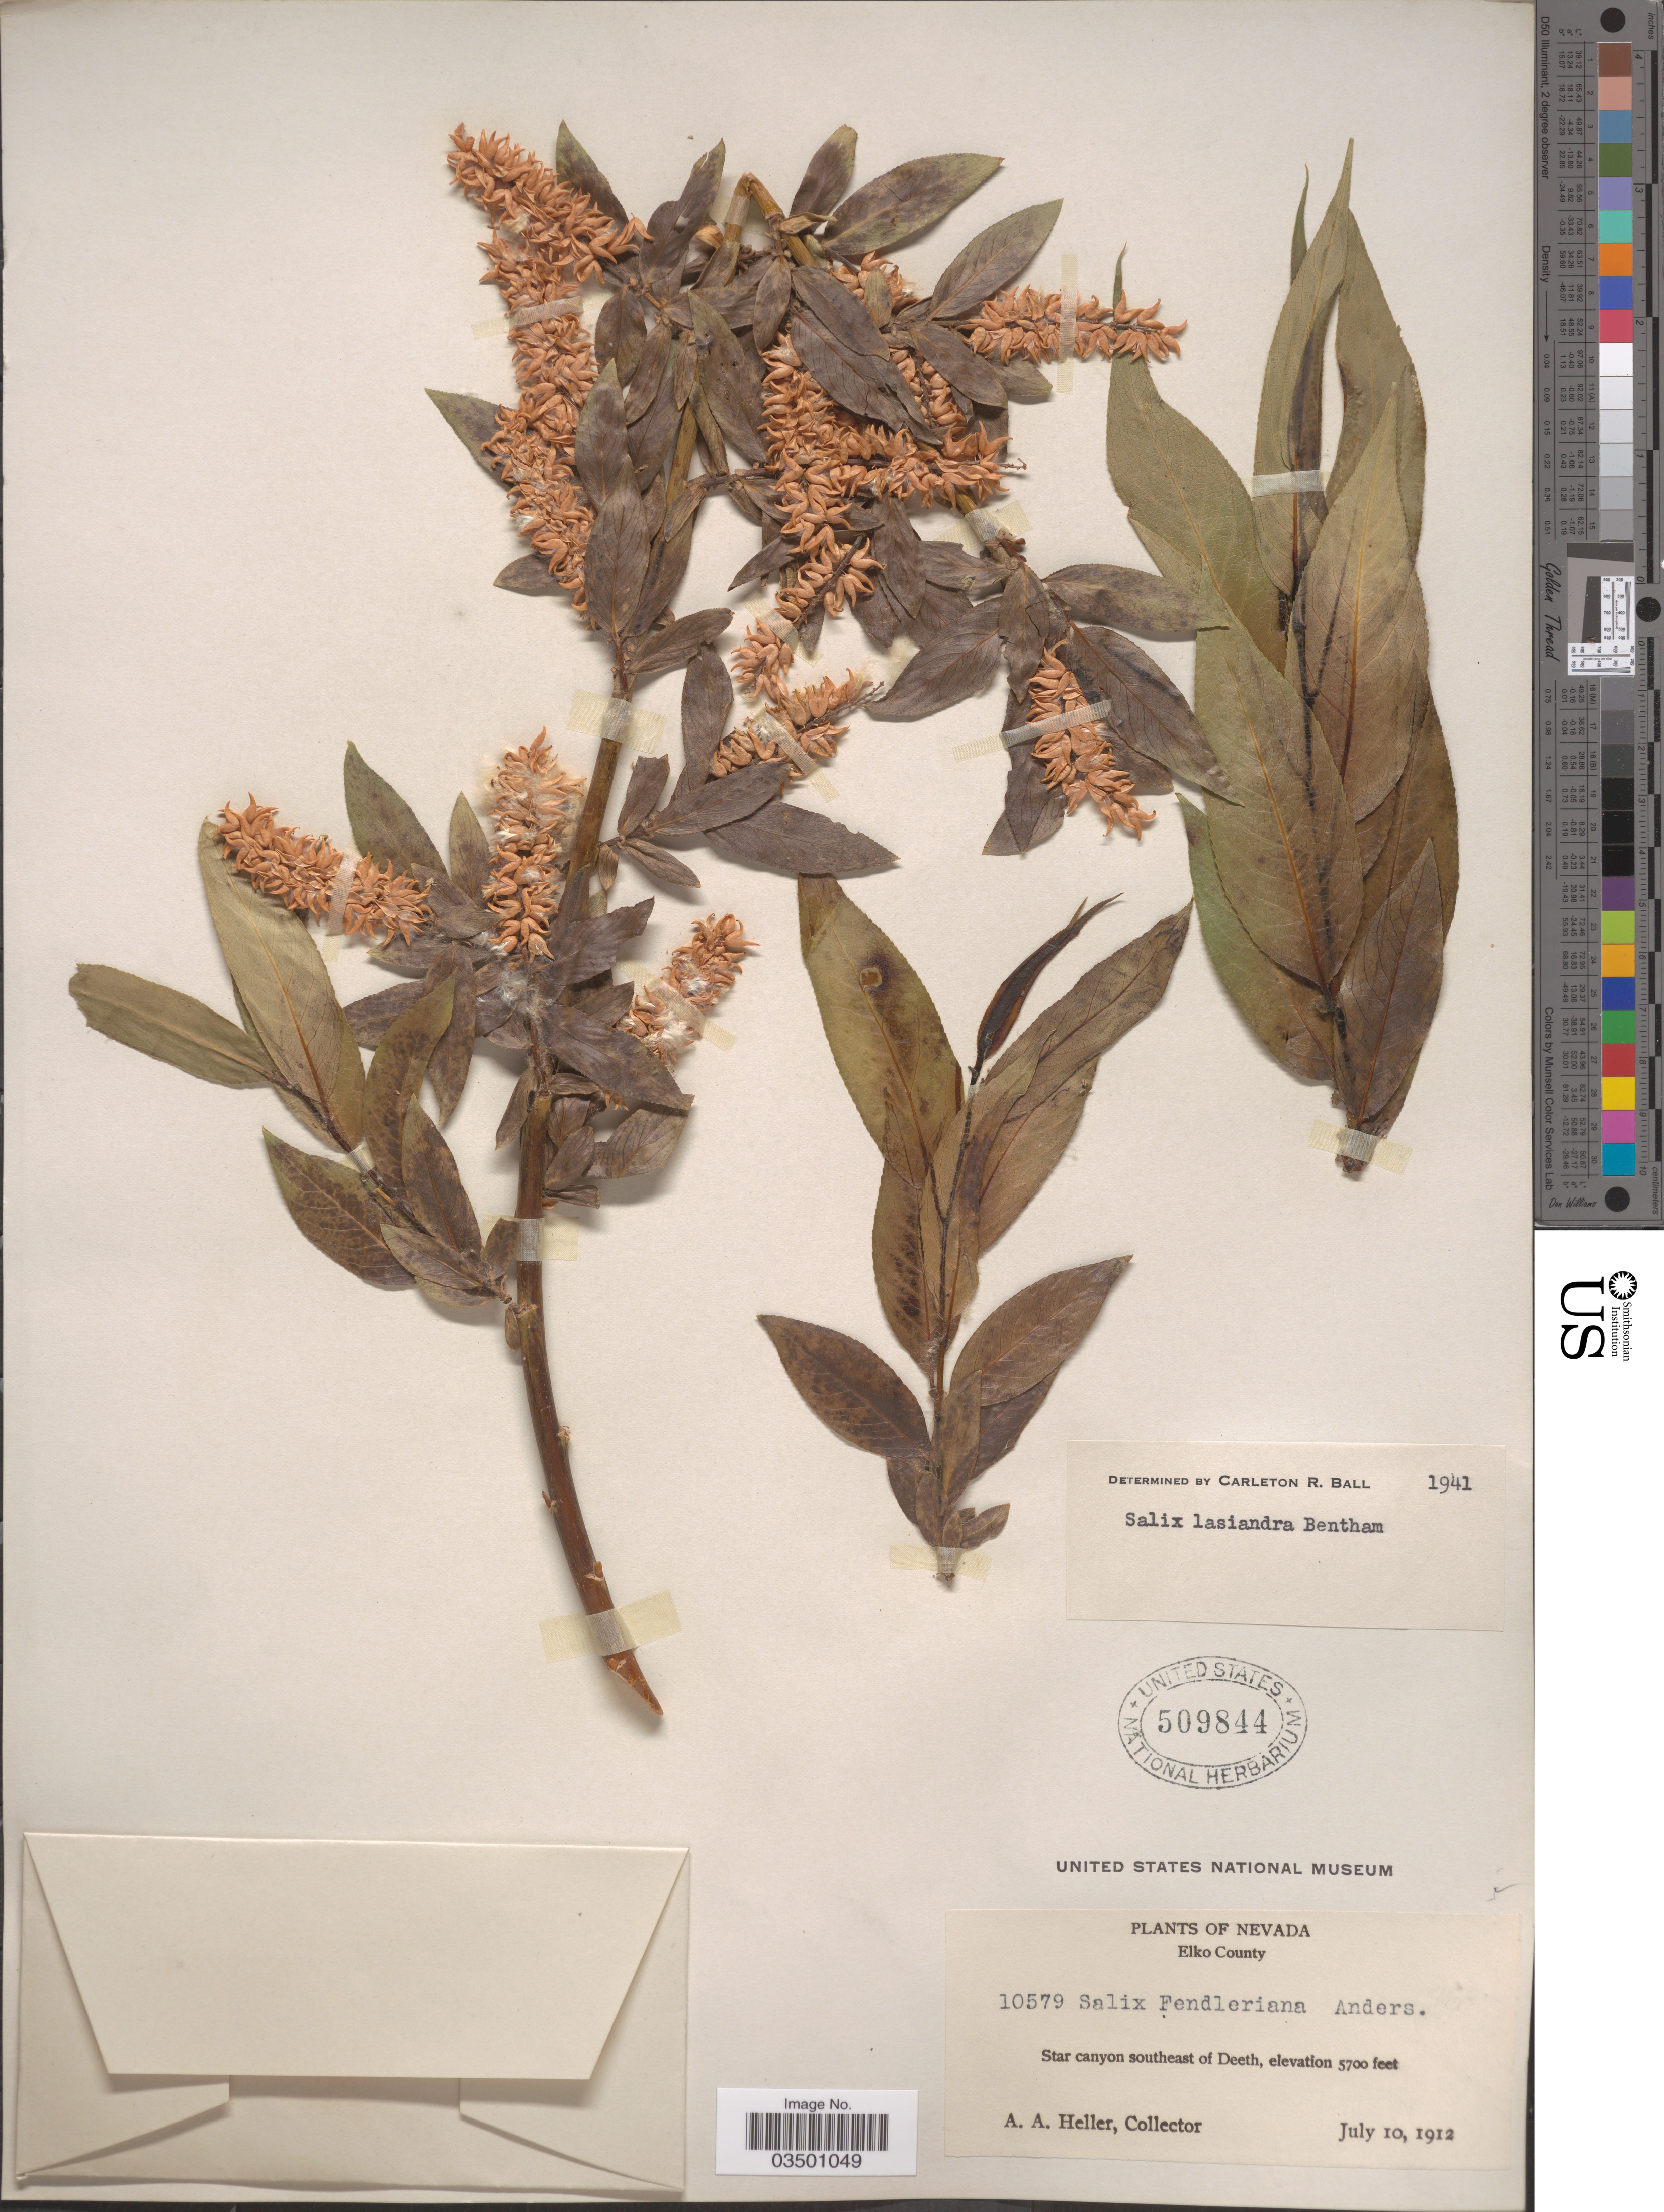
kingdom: Plantae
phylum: Tracheophyta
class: Magnoliopsida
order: Malpighiales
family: Salicaceae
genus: Salix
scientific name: Salix lasiandra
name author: Benth.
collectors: A. A. Heller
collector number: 10579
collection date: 1912-07-10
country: United States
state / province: Nevada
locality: Elko County. Star canyon southeast of Deeth.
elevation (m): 1737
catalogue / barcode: US 509844